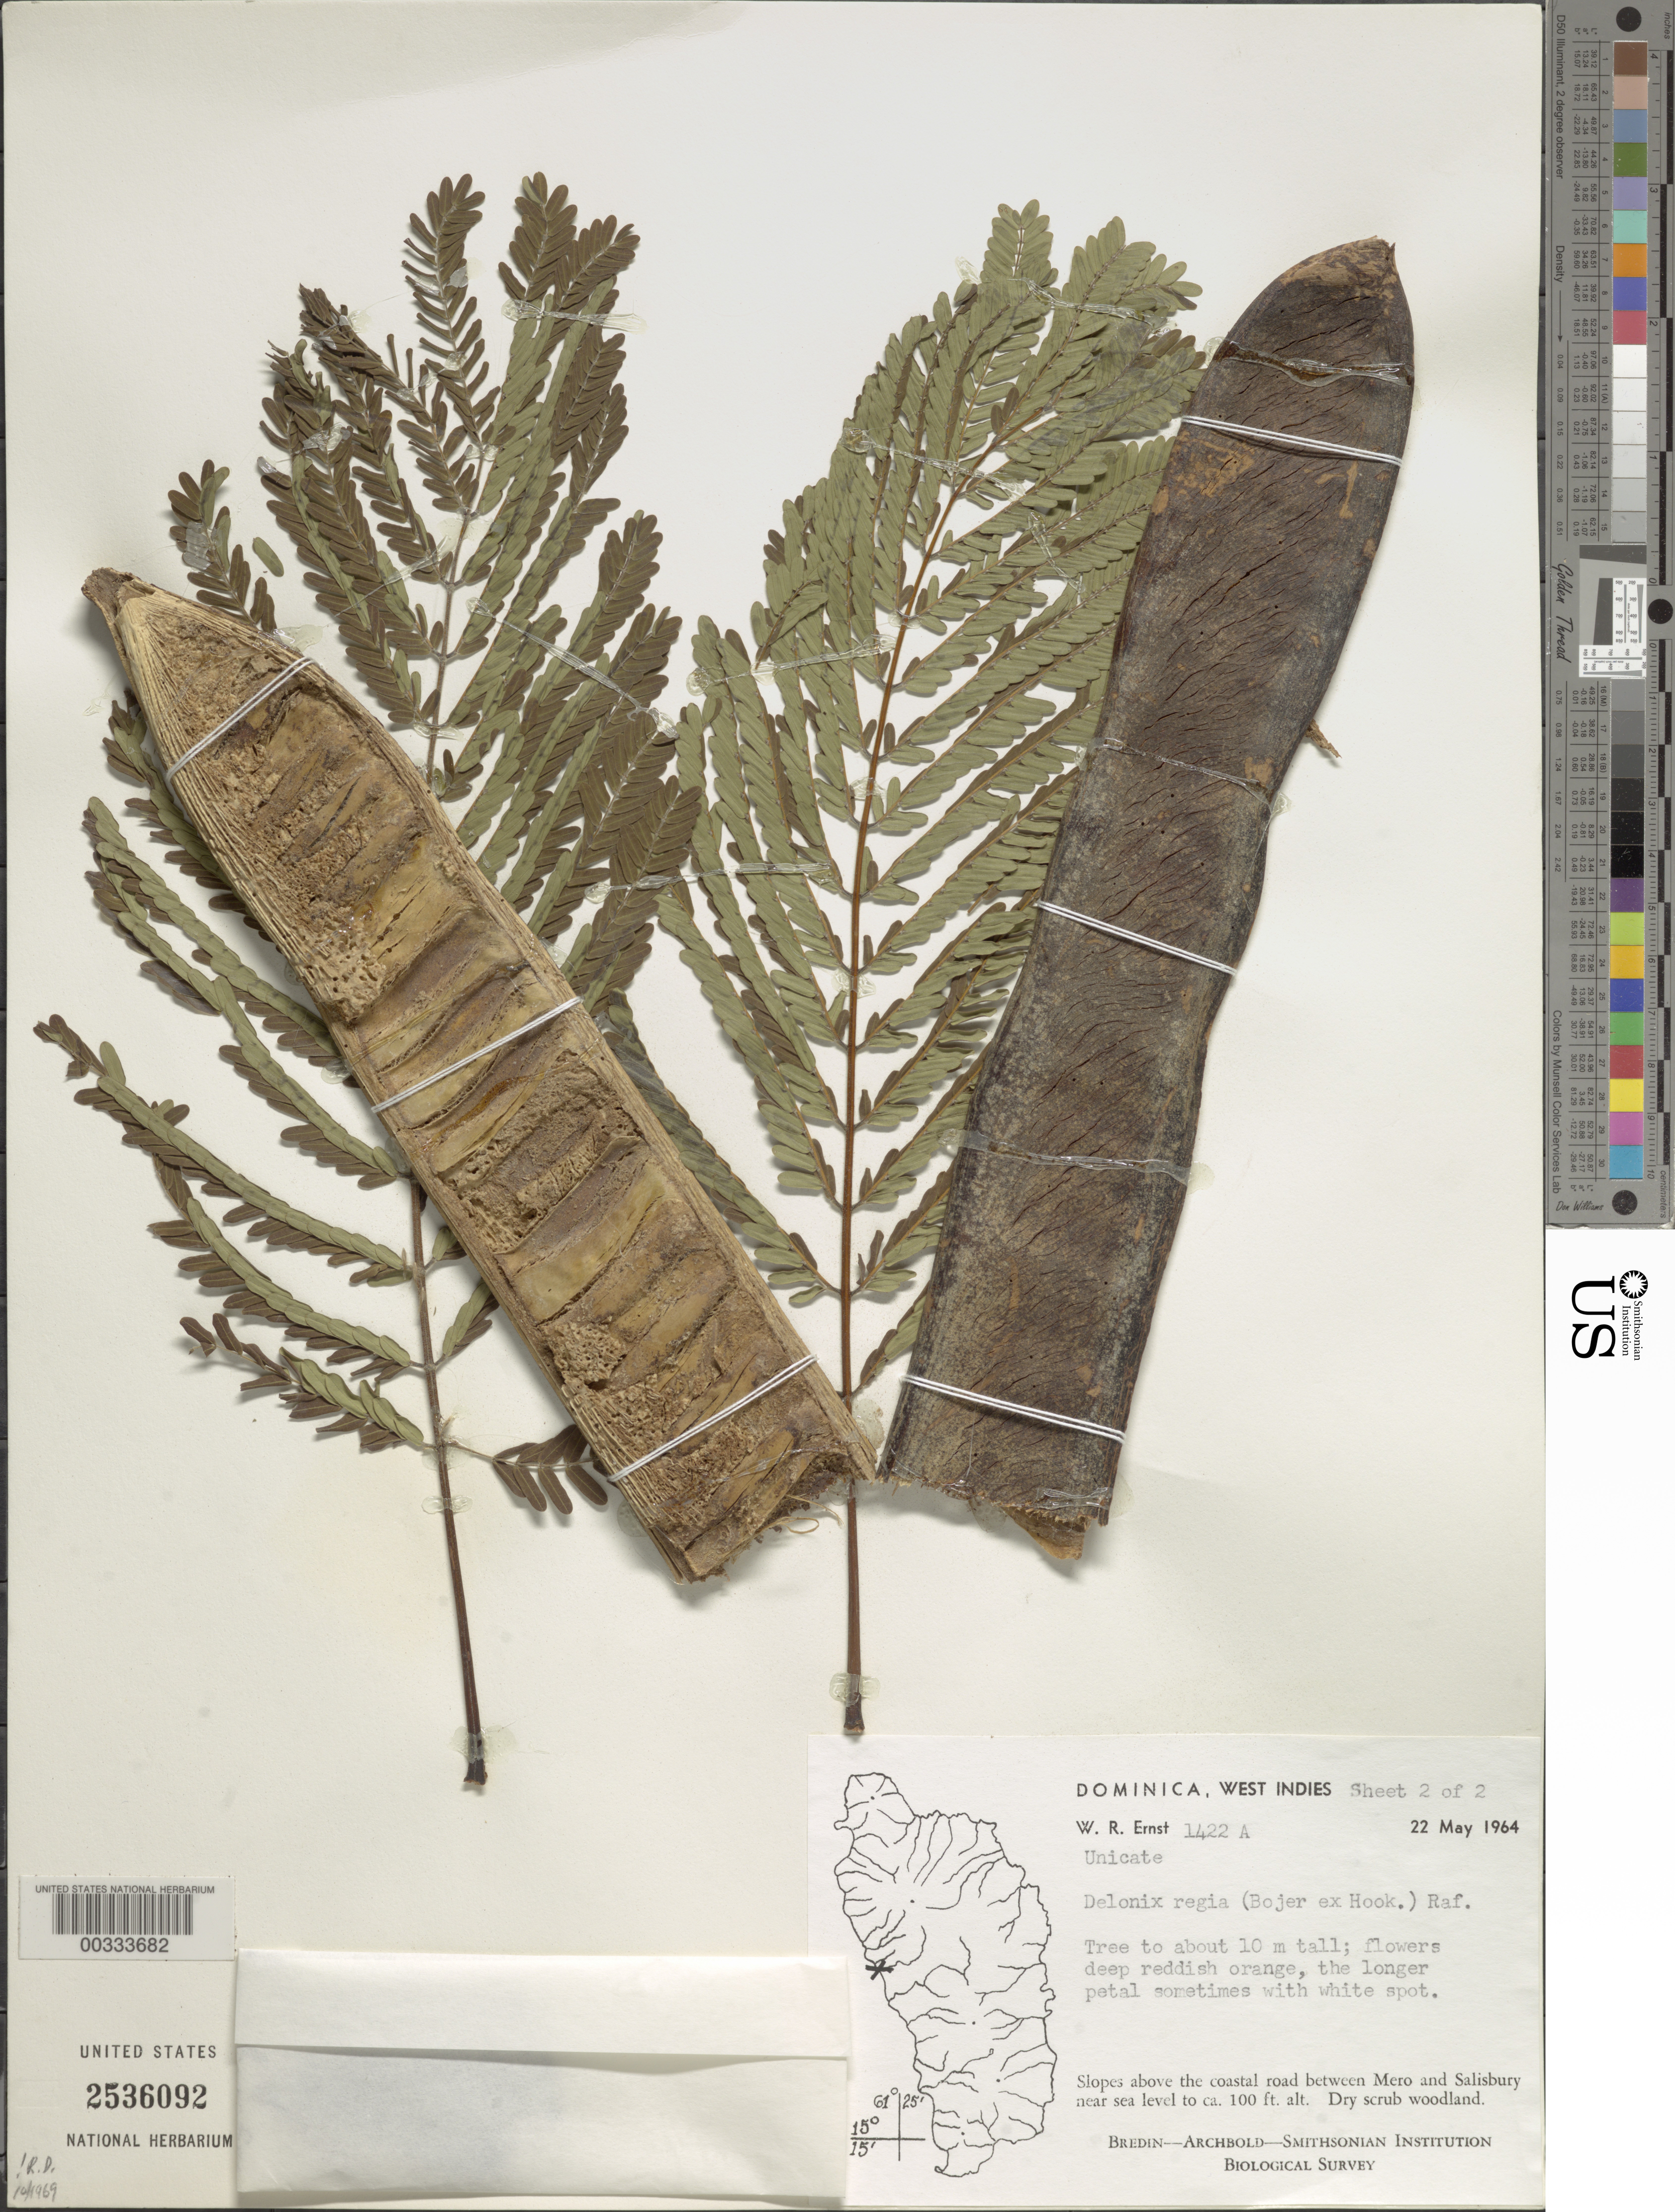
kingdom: Plantae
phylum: Tracheophyta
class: Magnoliopsida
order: Fabales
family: Fabaceae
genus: Delonix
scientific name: Delonix regia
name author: (Bojer ex Hook.) Raf.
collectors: W. R. Ernst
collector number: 1422a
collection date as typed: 22 May 1964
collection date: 1964-05-22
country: Dominica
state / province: St. Joseph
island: Dominica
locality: Above the coastal road between mero and salisbury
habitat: Slopes; dry scrub woodland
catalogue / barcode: US 2536092